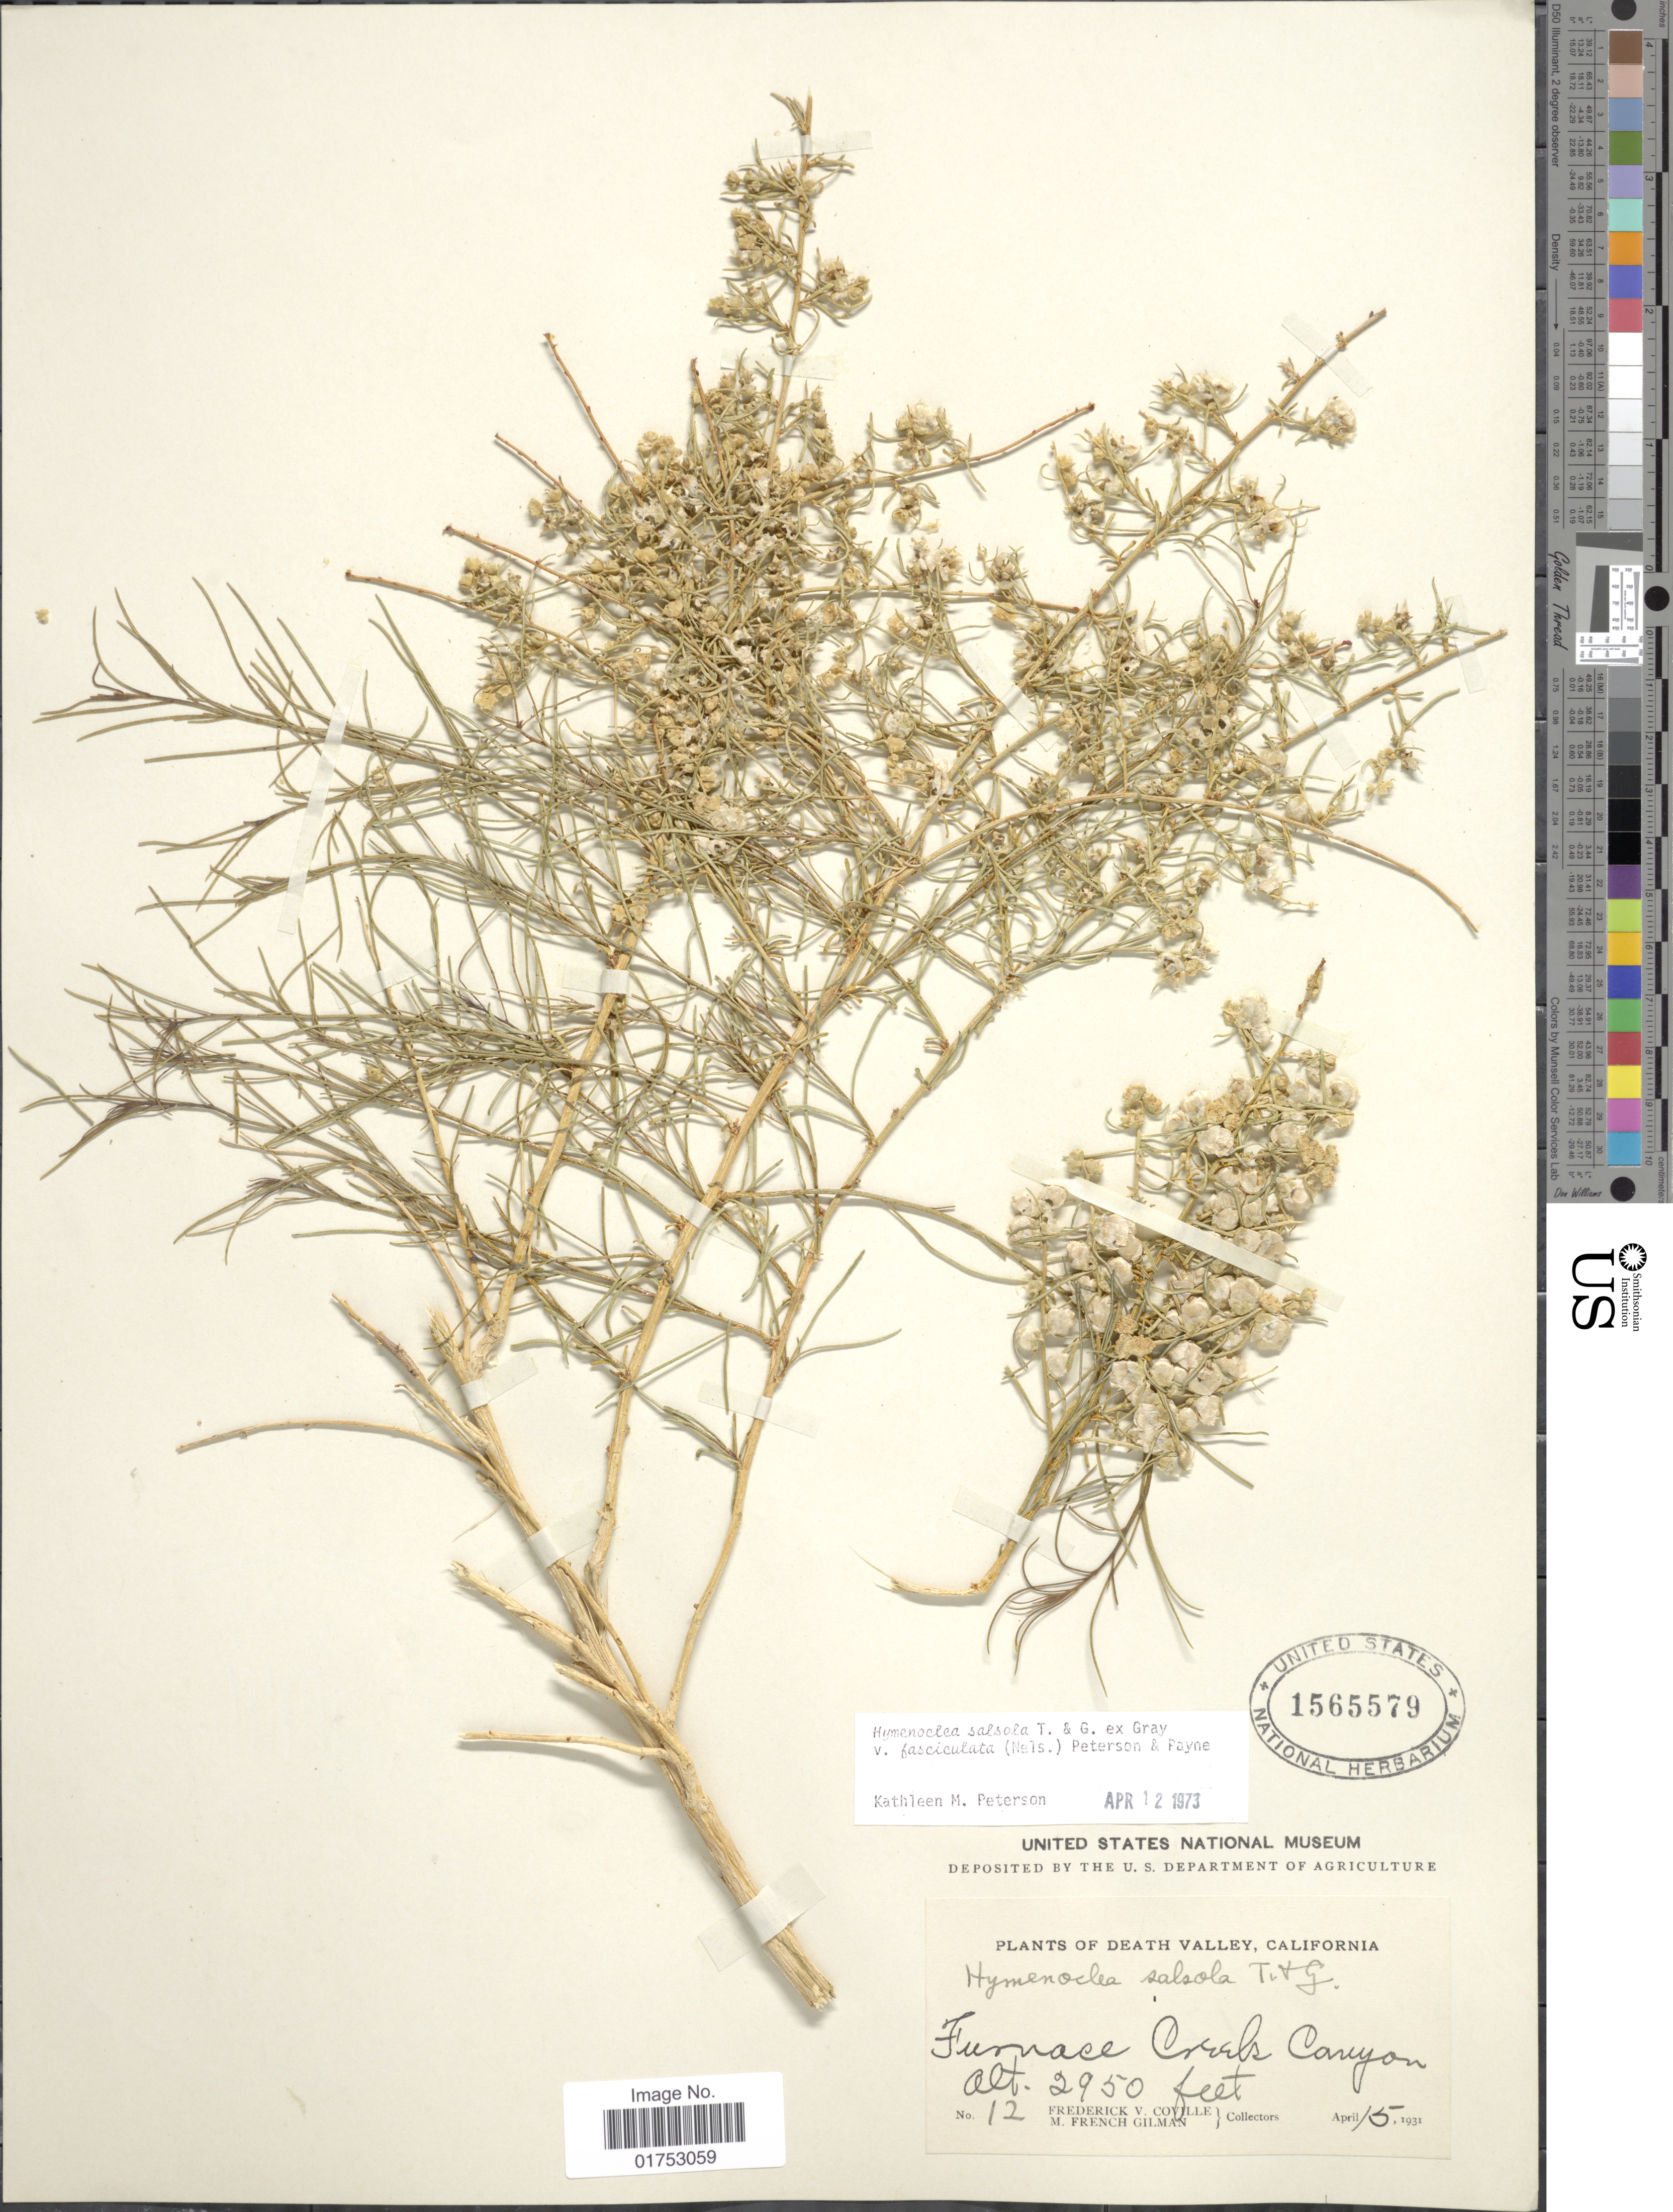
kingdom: Plantae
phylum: Tracheophyta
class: Magnoliopsida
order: Asterales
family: Asteraceae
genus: Hymenoclea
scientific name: Hymenoclea salsola var. fasciculata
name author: (A. Nelson) K.M. Peterson & W.W.Payne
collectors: F. V. Coville & M. F. Gilman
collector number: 12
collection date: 1931-04-15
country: United States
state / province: California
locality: Death Valley, Furnace Creek Canyon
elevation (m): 899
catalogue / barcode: US 1565579